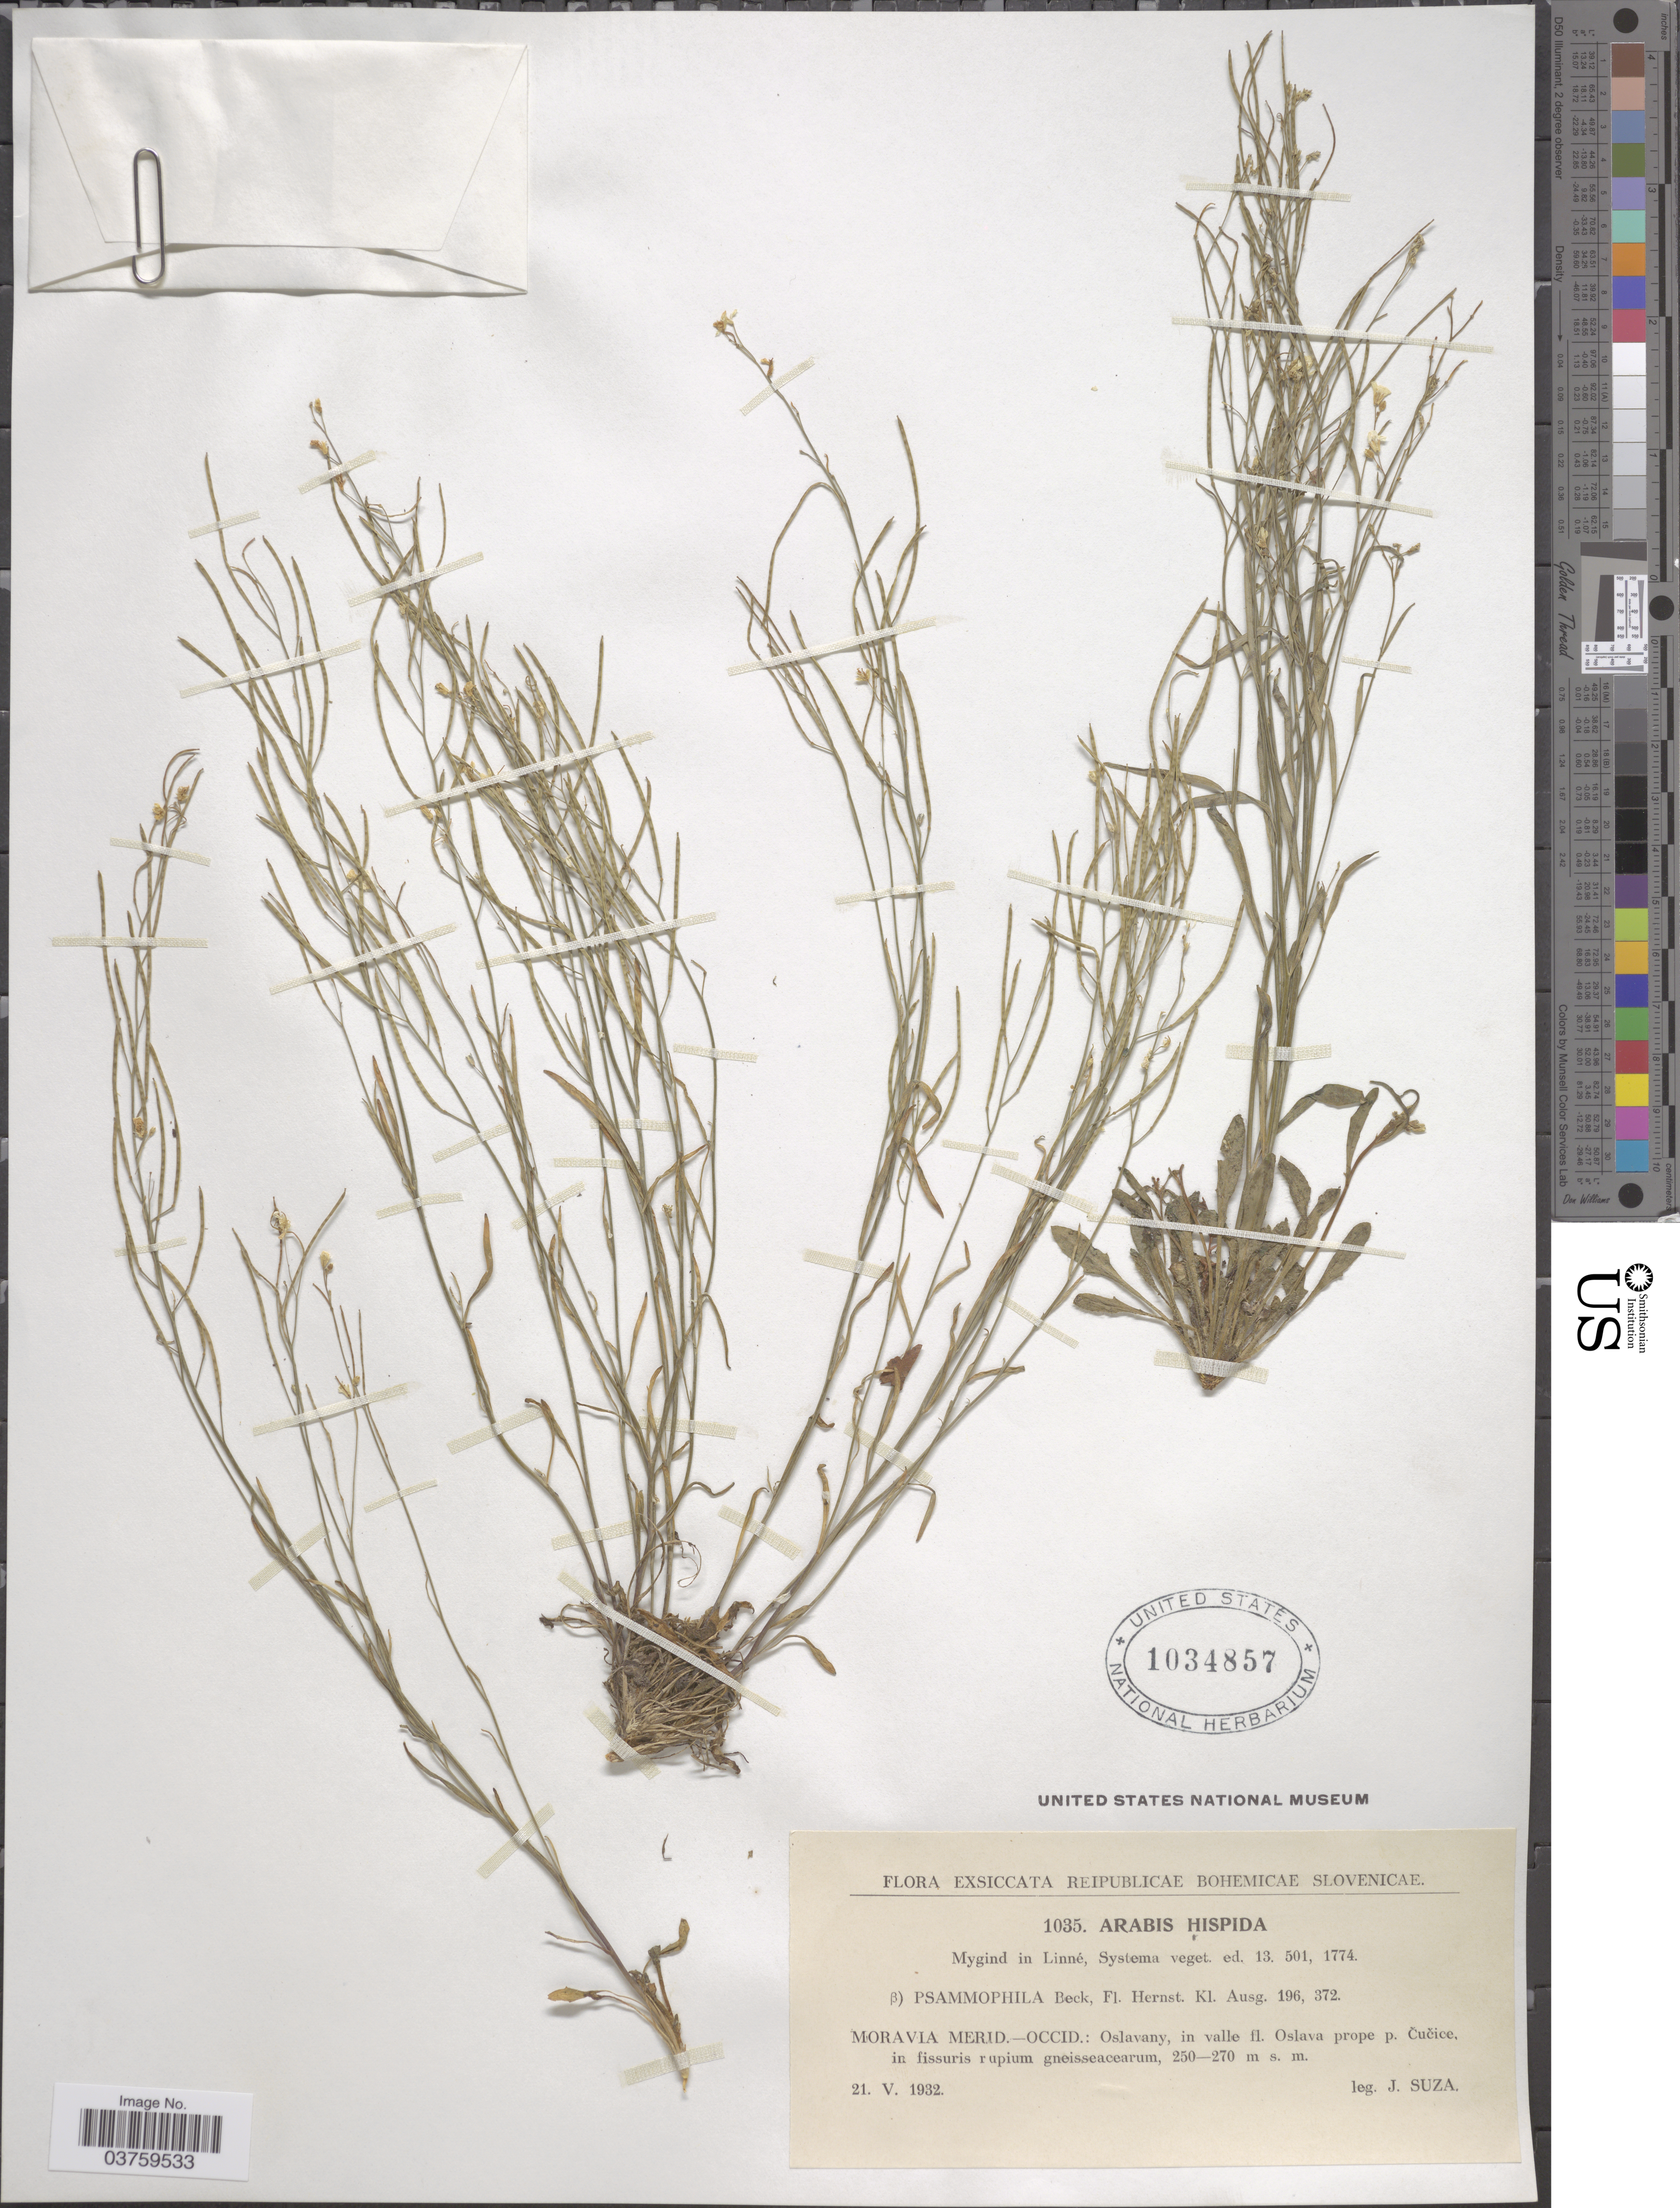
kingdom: Plantae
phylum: Tracheophyta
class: Magnoliopsida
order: Brassicales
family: Brassicaceae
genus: Arabis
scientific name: Arabis hispida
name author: Moench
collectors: J. Suza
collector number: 1035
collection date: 1932-05-21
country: Czechia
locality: Reipublicae Bohemicae Slovenicae. Moravia Merid. -Occid.: Oslavany, in valle fl Oslava prope p. Čučice, in fissuris rupium gneisseacearum.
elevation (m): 250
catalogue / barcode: US 1034857